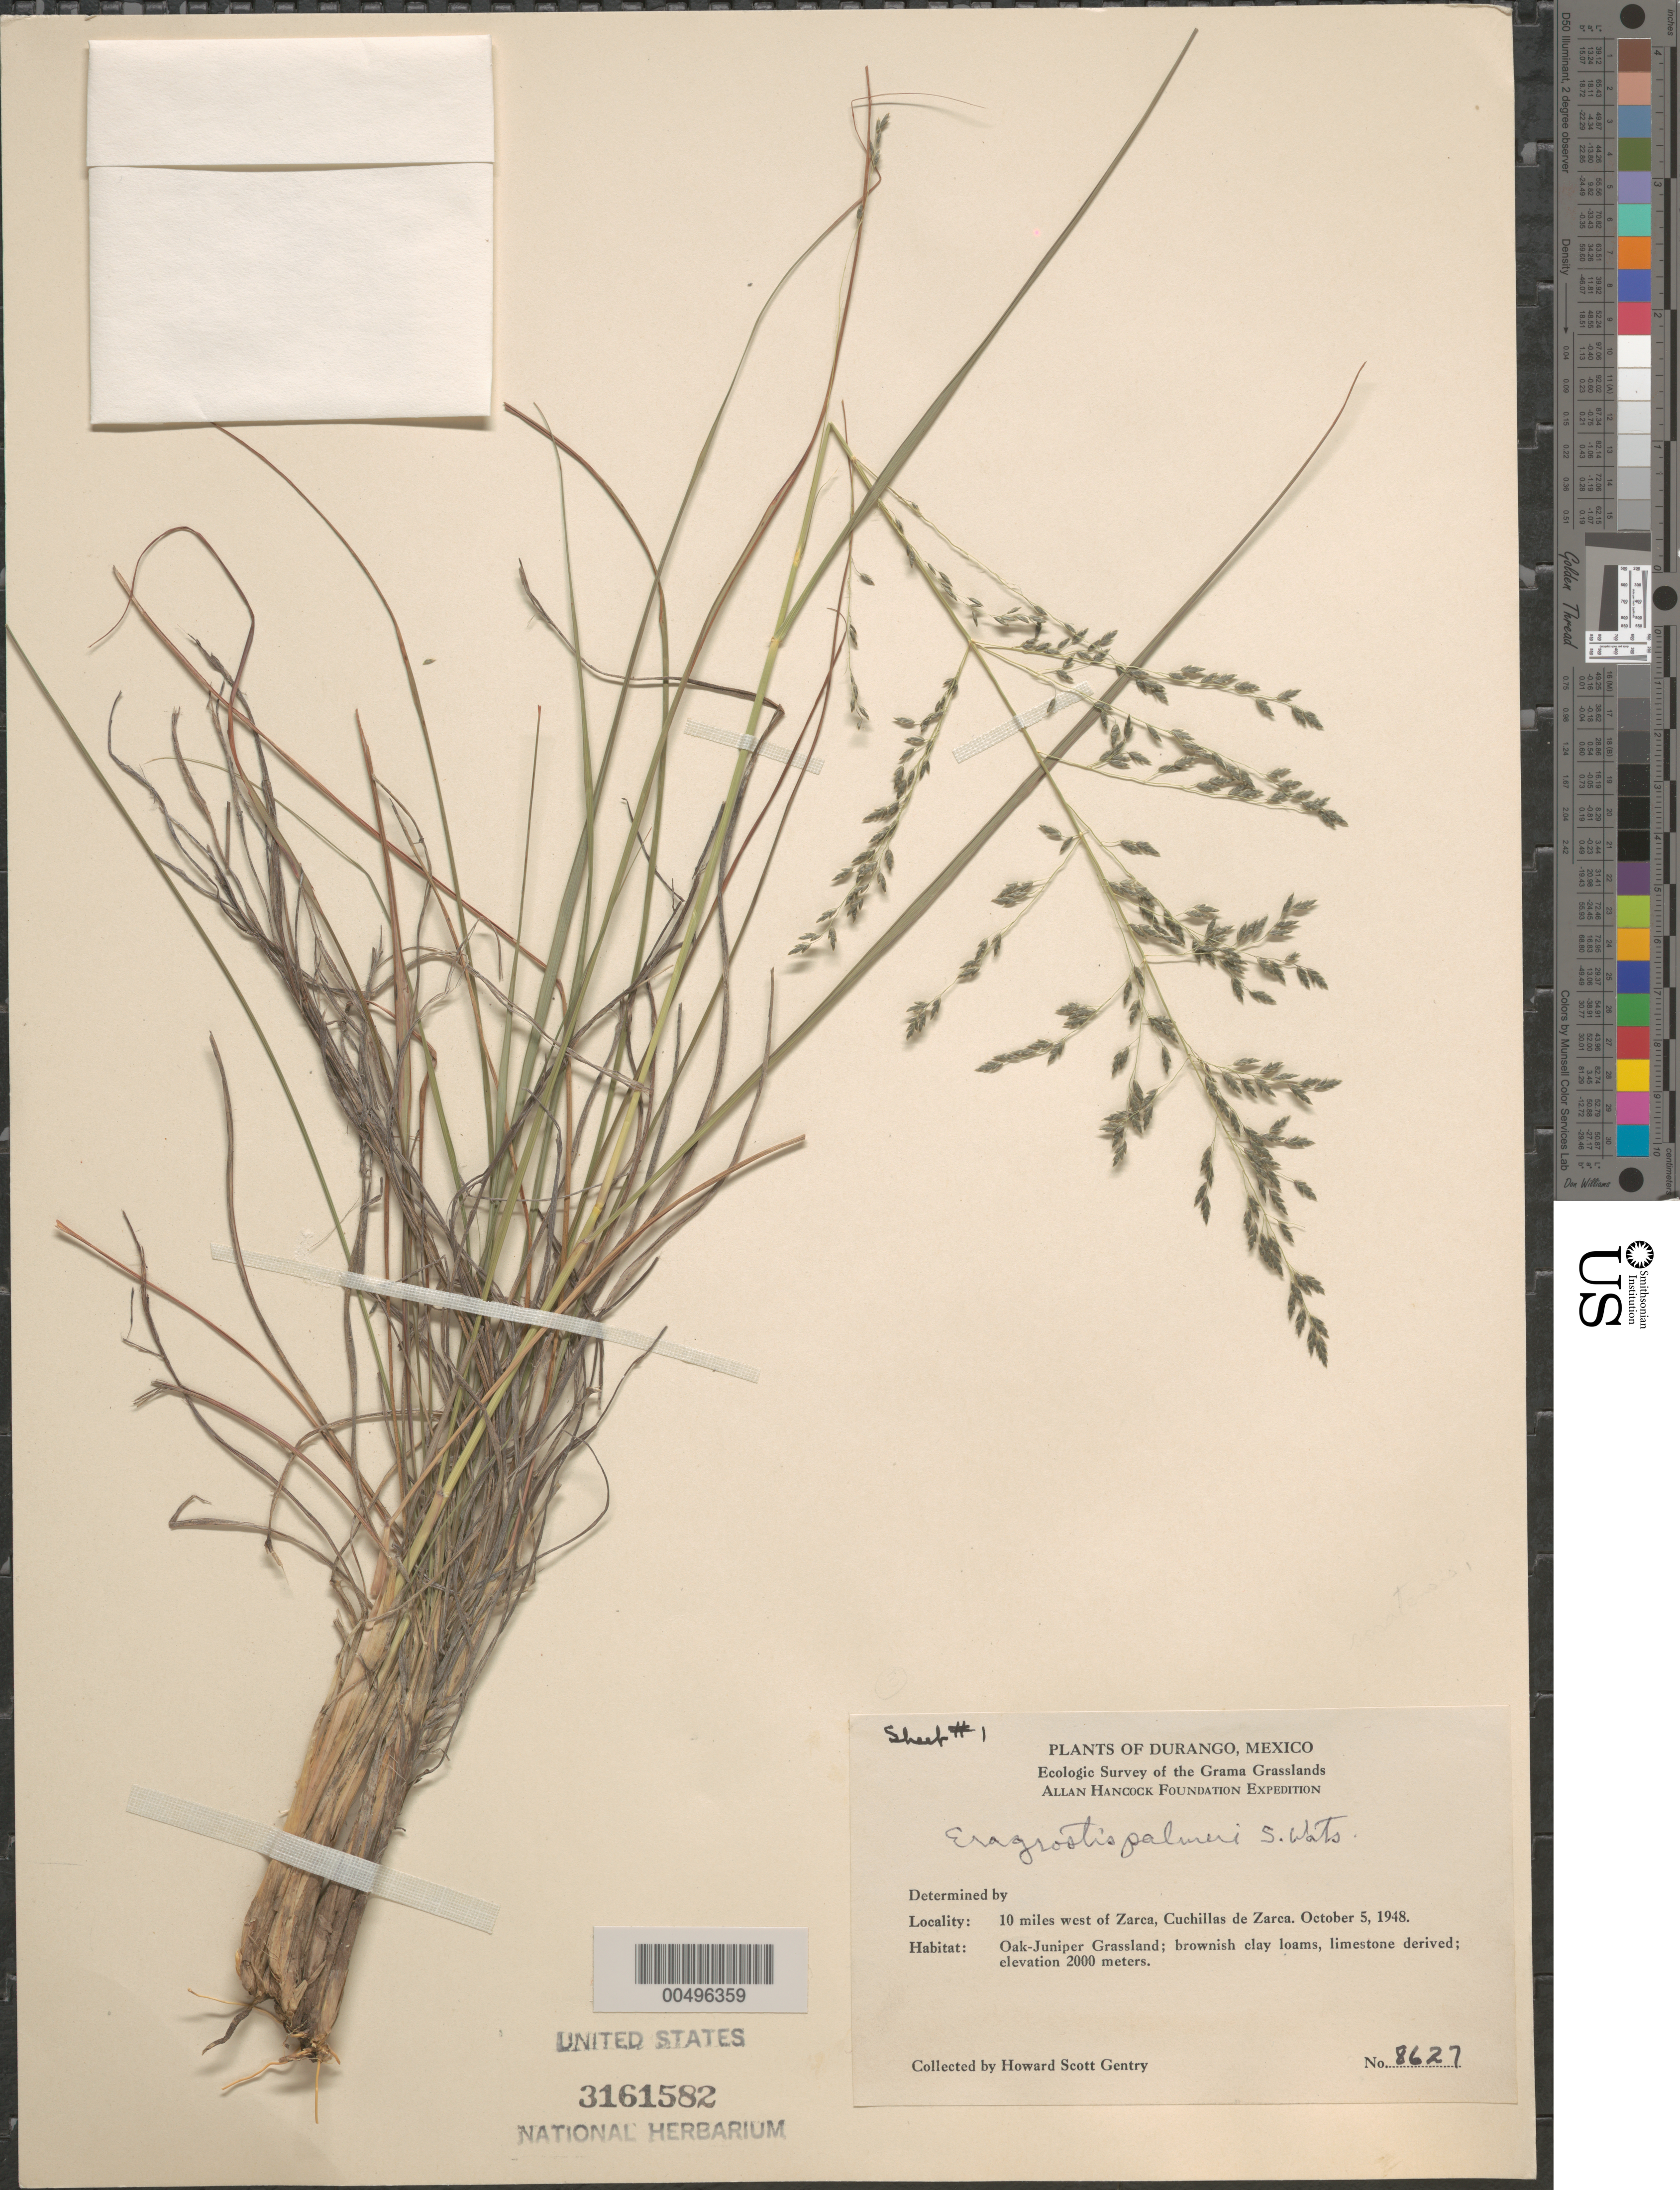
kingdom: Plantae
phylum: Tracheophyta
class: Liliopsida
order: Poales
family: Poaceae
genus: Eragrostis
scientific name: Eragrostis palmeri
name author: S. Watson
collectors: H. S. Gentry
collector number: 8627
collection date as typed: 5 Oct 1948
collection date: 1948-10-05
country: Mexico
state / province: Durango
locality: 10 mi W of Zarca, Cuchillas de Zarca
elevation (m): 2000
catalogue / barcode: US 3161582